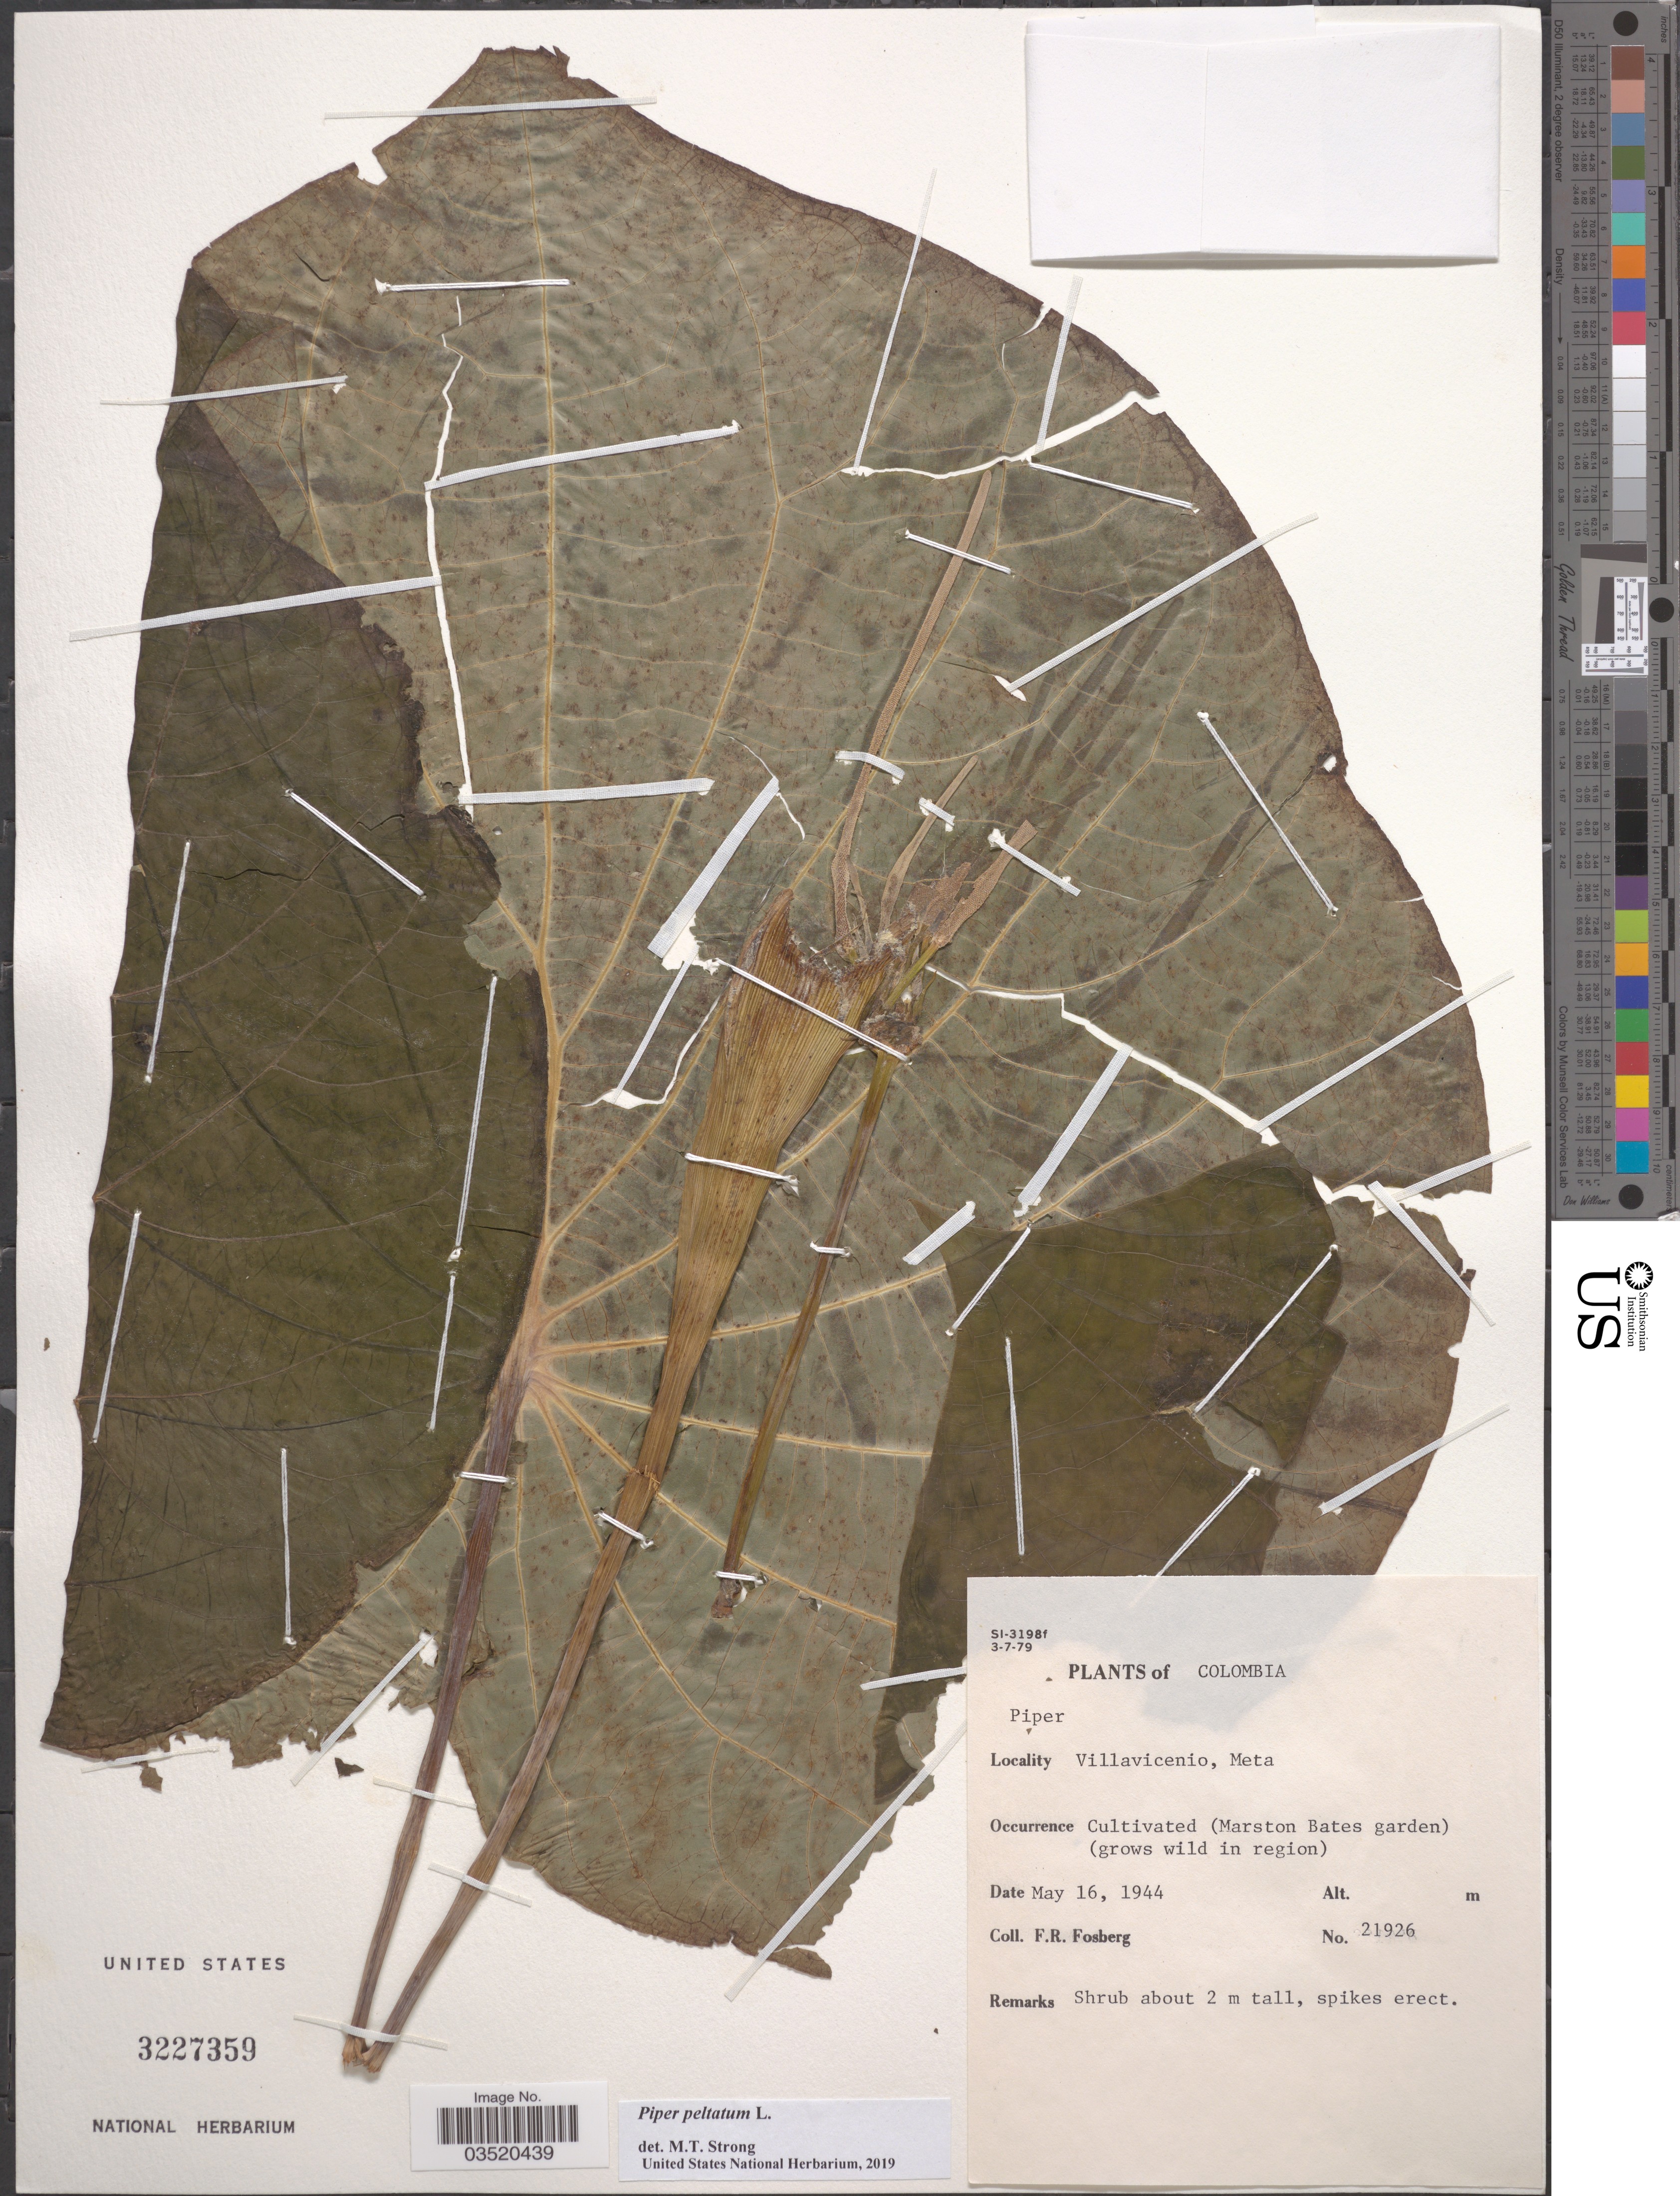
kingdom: Plantae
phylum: Tracheophyta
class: Magnoliopsida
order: Piperales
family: Piperaceae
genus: Piper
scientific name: Piper peltatum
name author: L.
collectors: F. R. Fosberg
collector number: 21926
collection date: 1944-05-16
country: Colombia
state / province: Meta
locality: Villavicenio. (Marsrton Bates garden).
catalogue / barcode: US 3227359